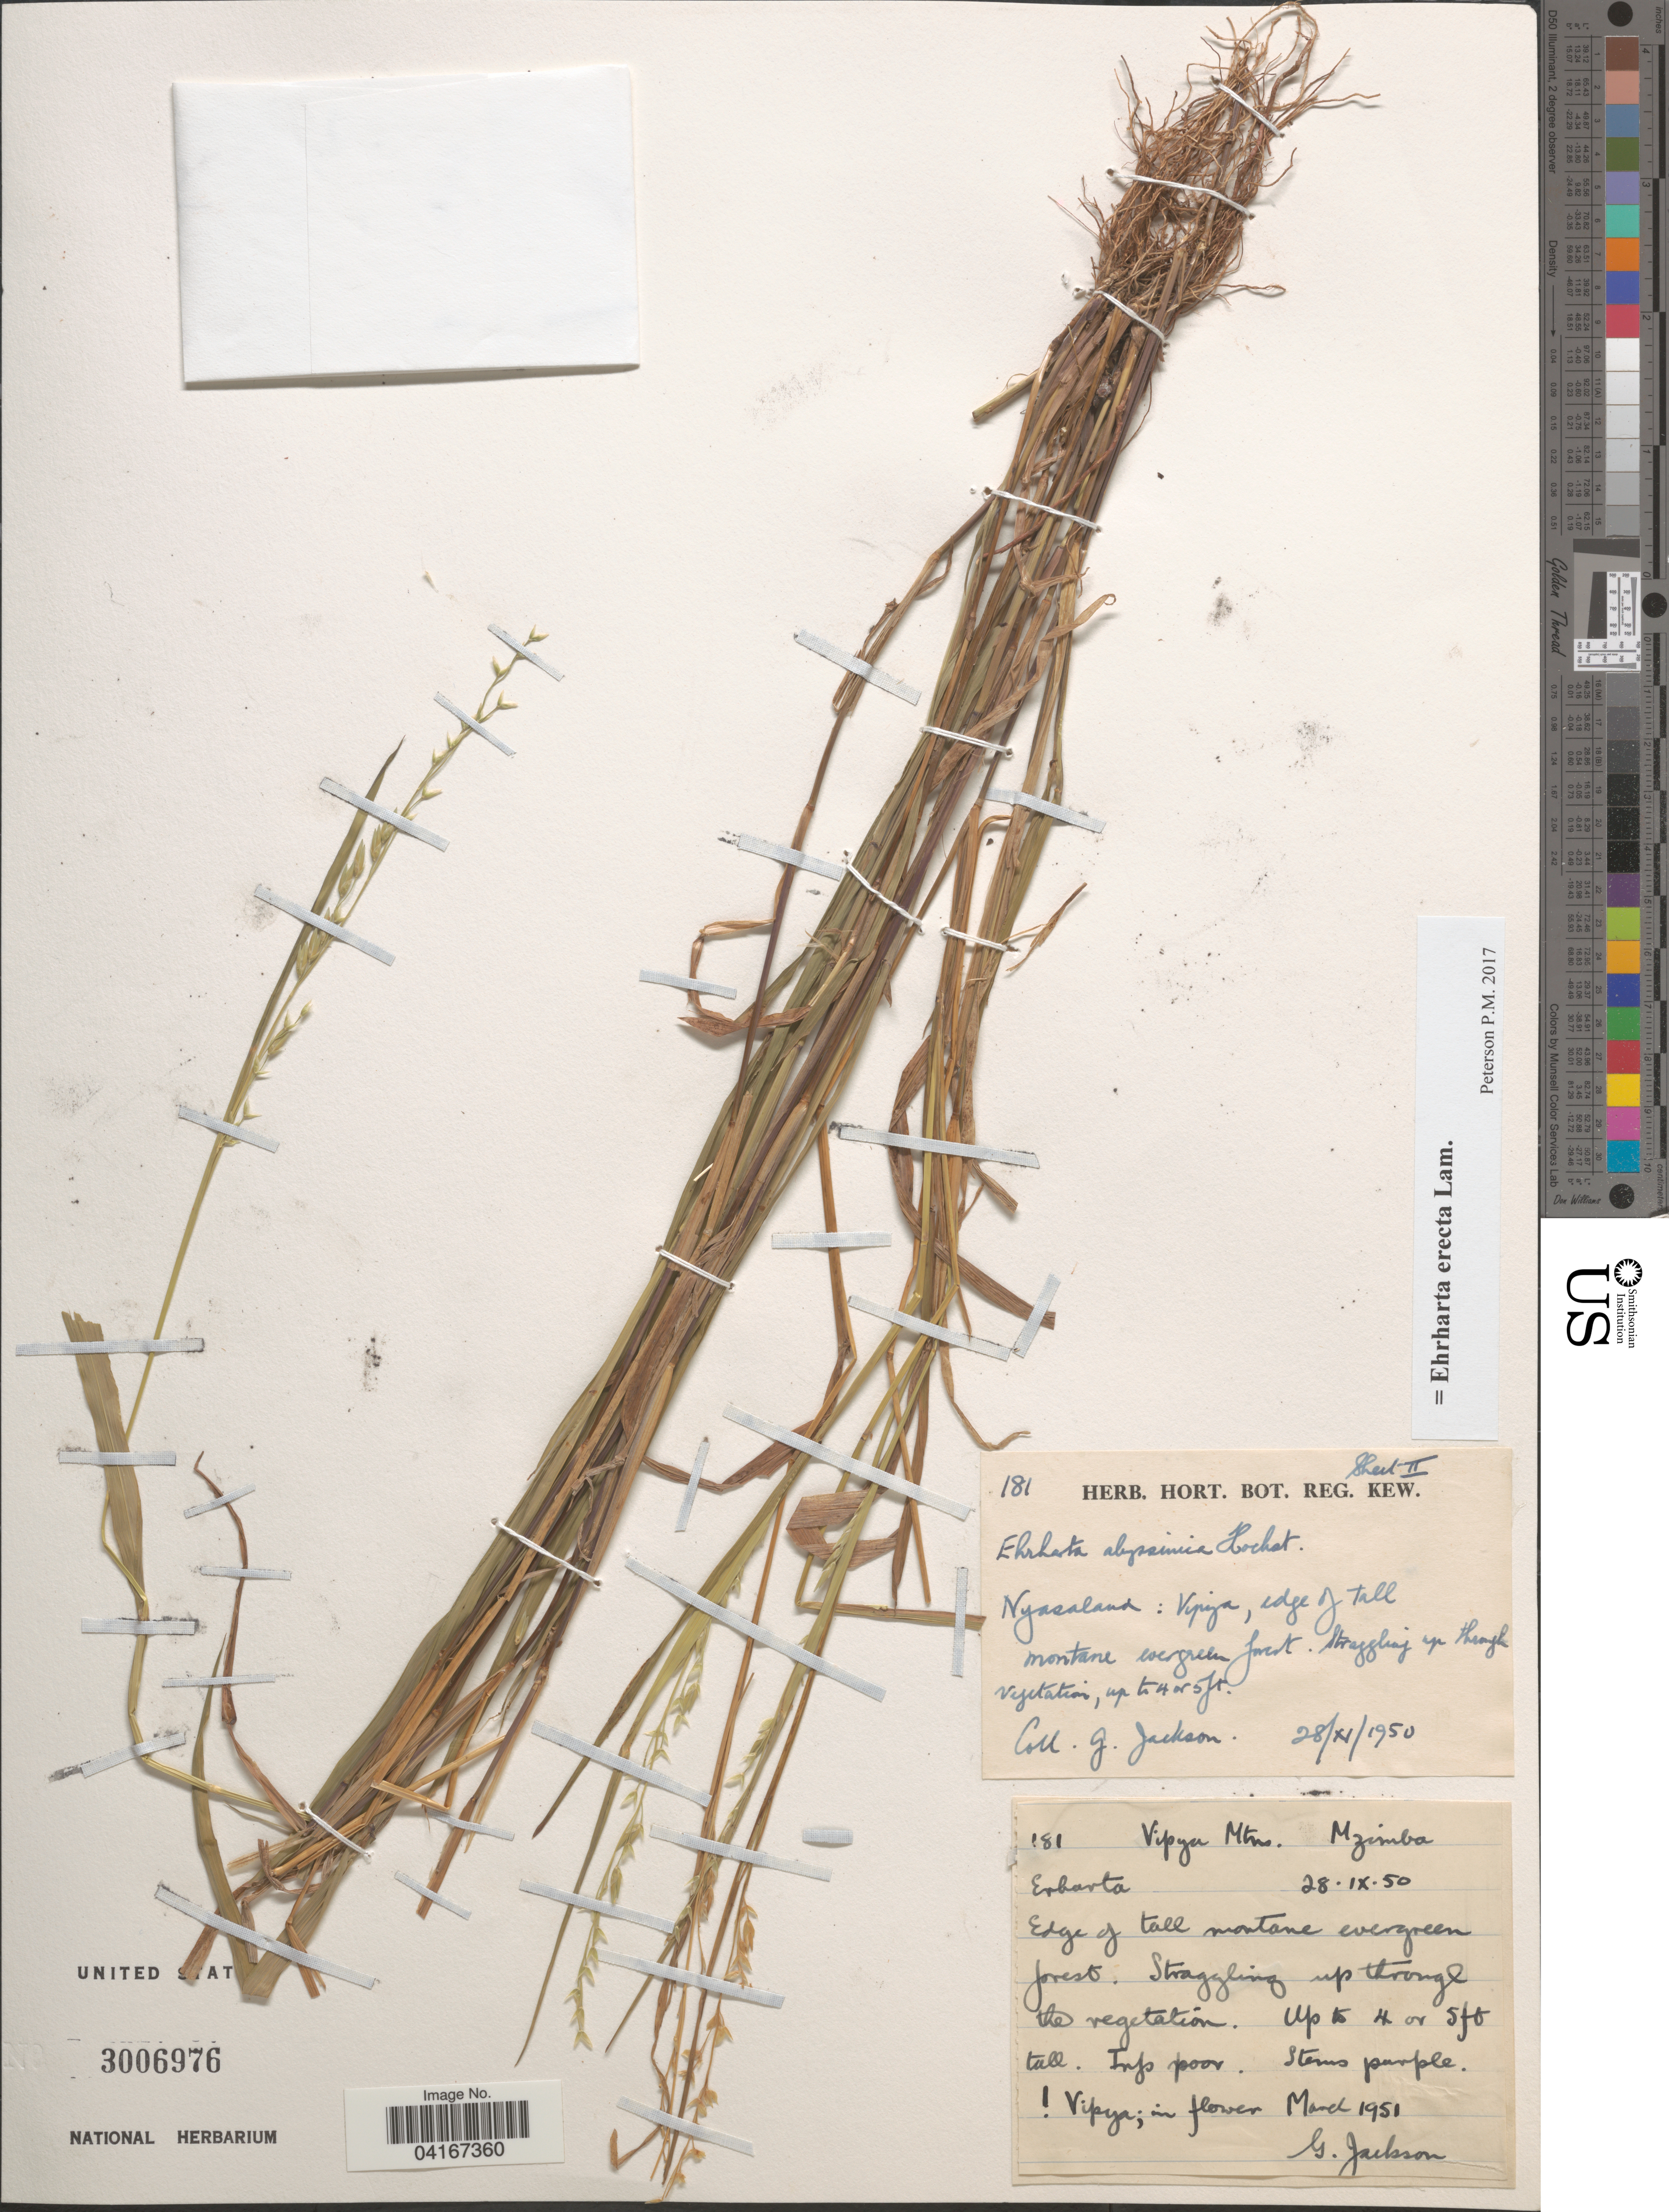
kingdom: Plantae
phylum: Tracheophyta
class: Liliopsida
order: Poales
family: Poaceae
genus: Ehrharta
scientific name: Ehrharta erecta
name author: Lam.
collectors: G. Jackson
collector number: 181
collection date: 1950-11-28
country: Malawi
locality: Nyasaland. Vipya Mtn. Mzimba.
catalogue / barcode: US 3006976